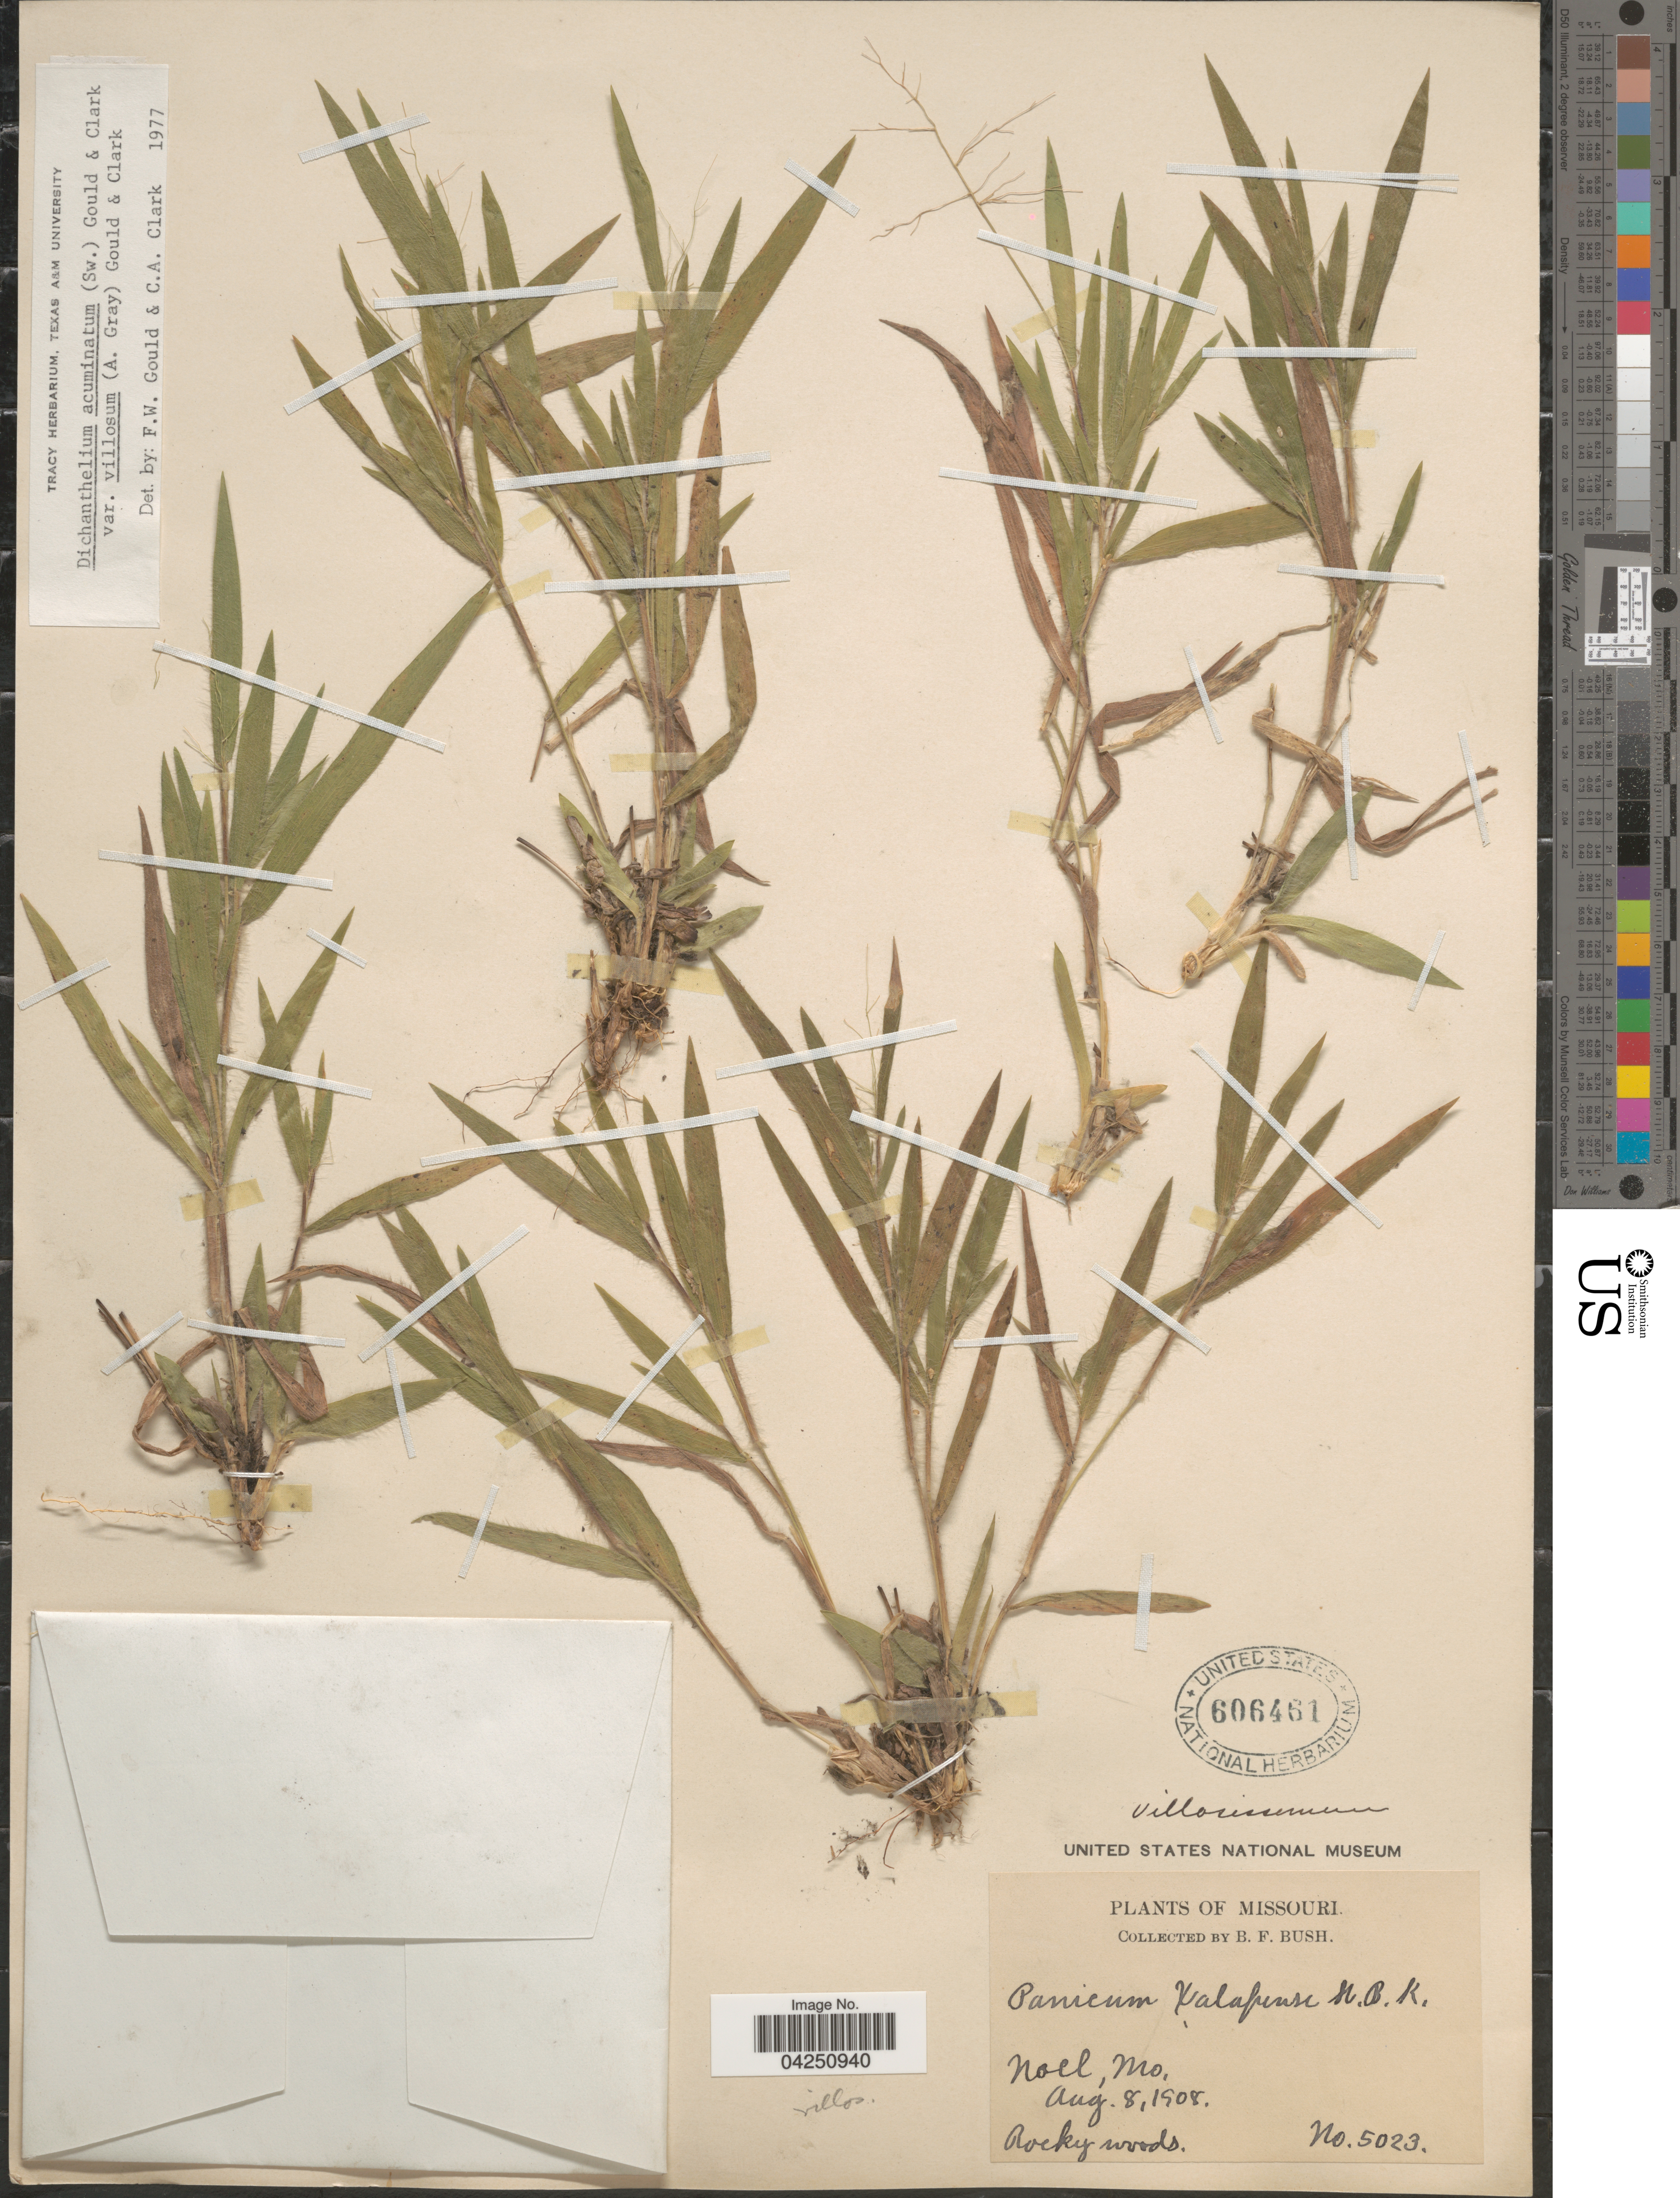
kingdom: Plantae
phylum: Tracheophyta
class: Liliopsida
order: Poales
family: Poaceae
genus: Dichanthelium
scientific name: Dichanthelium acuminatum var. acuminatum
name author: (Sw.) Gould & C.A. Clark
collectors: B. F. Bush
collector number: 5023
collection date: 1908-08-08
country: United States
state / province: Missouri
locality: Noel.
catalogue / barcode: US 606461